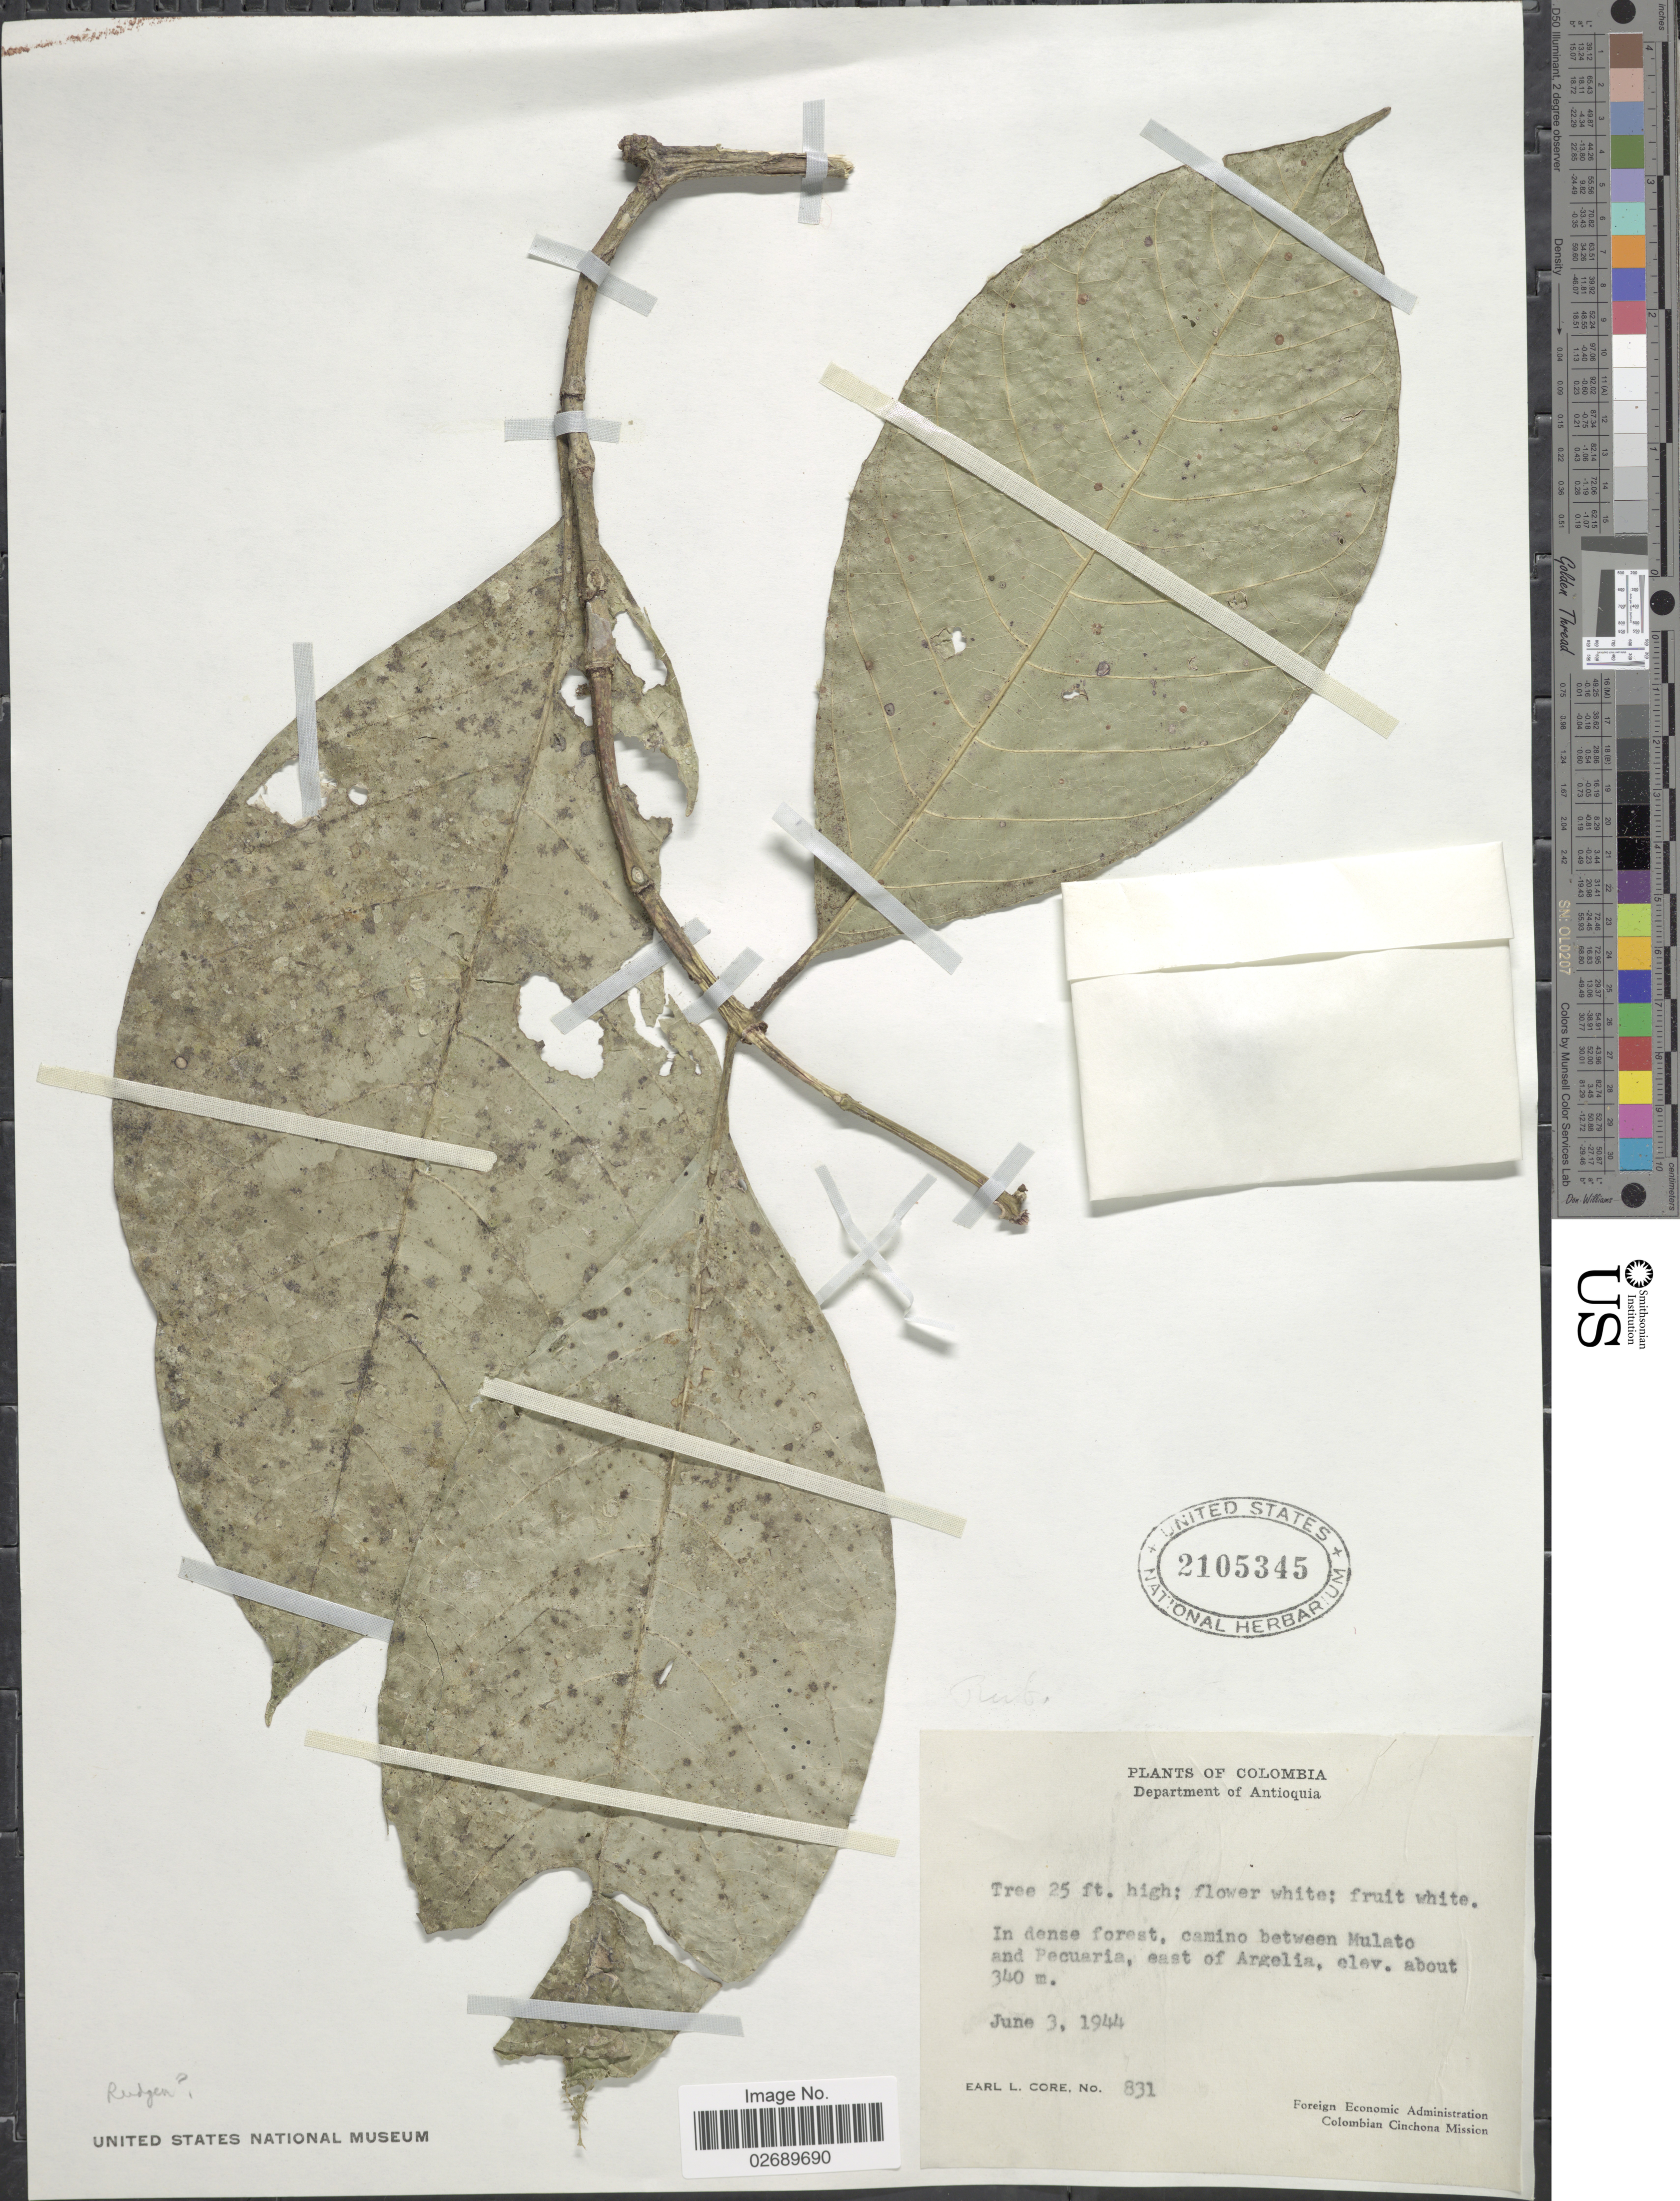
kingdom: Plantae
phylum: Tracheophyta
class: Magnoliopsida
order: Gentianales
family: Rubiaceae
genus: Coussarea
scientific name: Coussarea sp.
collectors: E. L. Core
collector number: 831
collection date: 1944-06-03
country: Colombia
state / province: Antioquia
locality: In dense forest, camino between Mulato and Pecuaria, east of Argelia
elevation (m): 340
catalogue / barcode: US 2105345